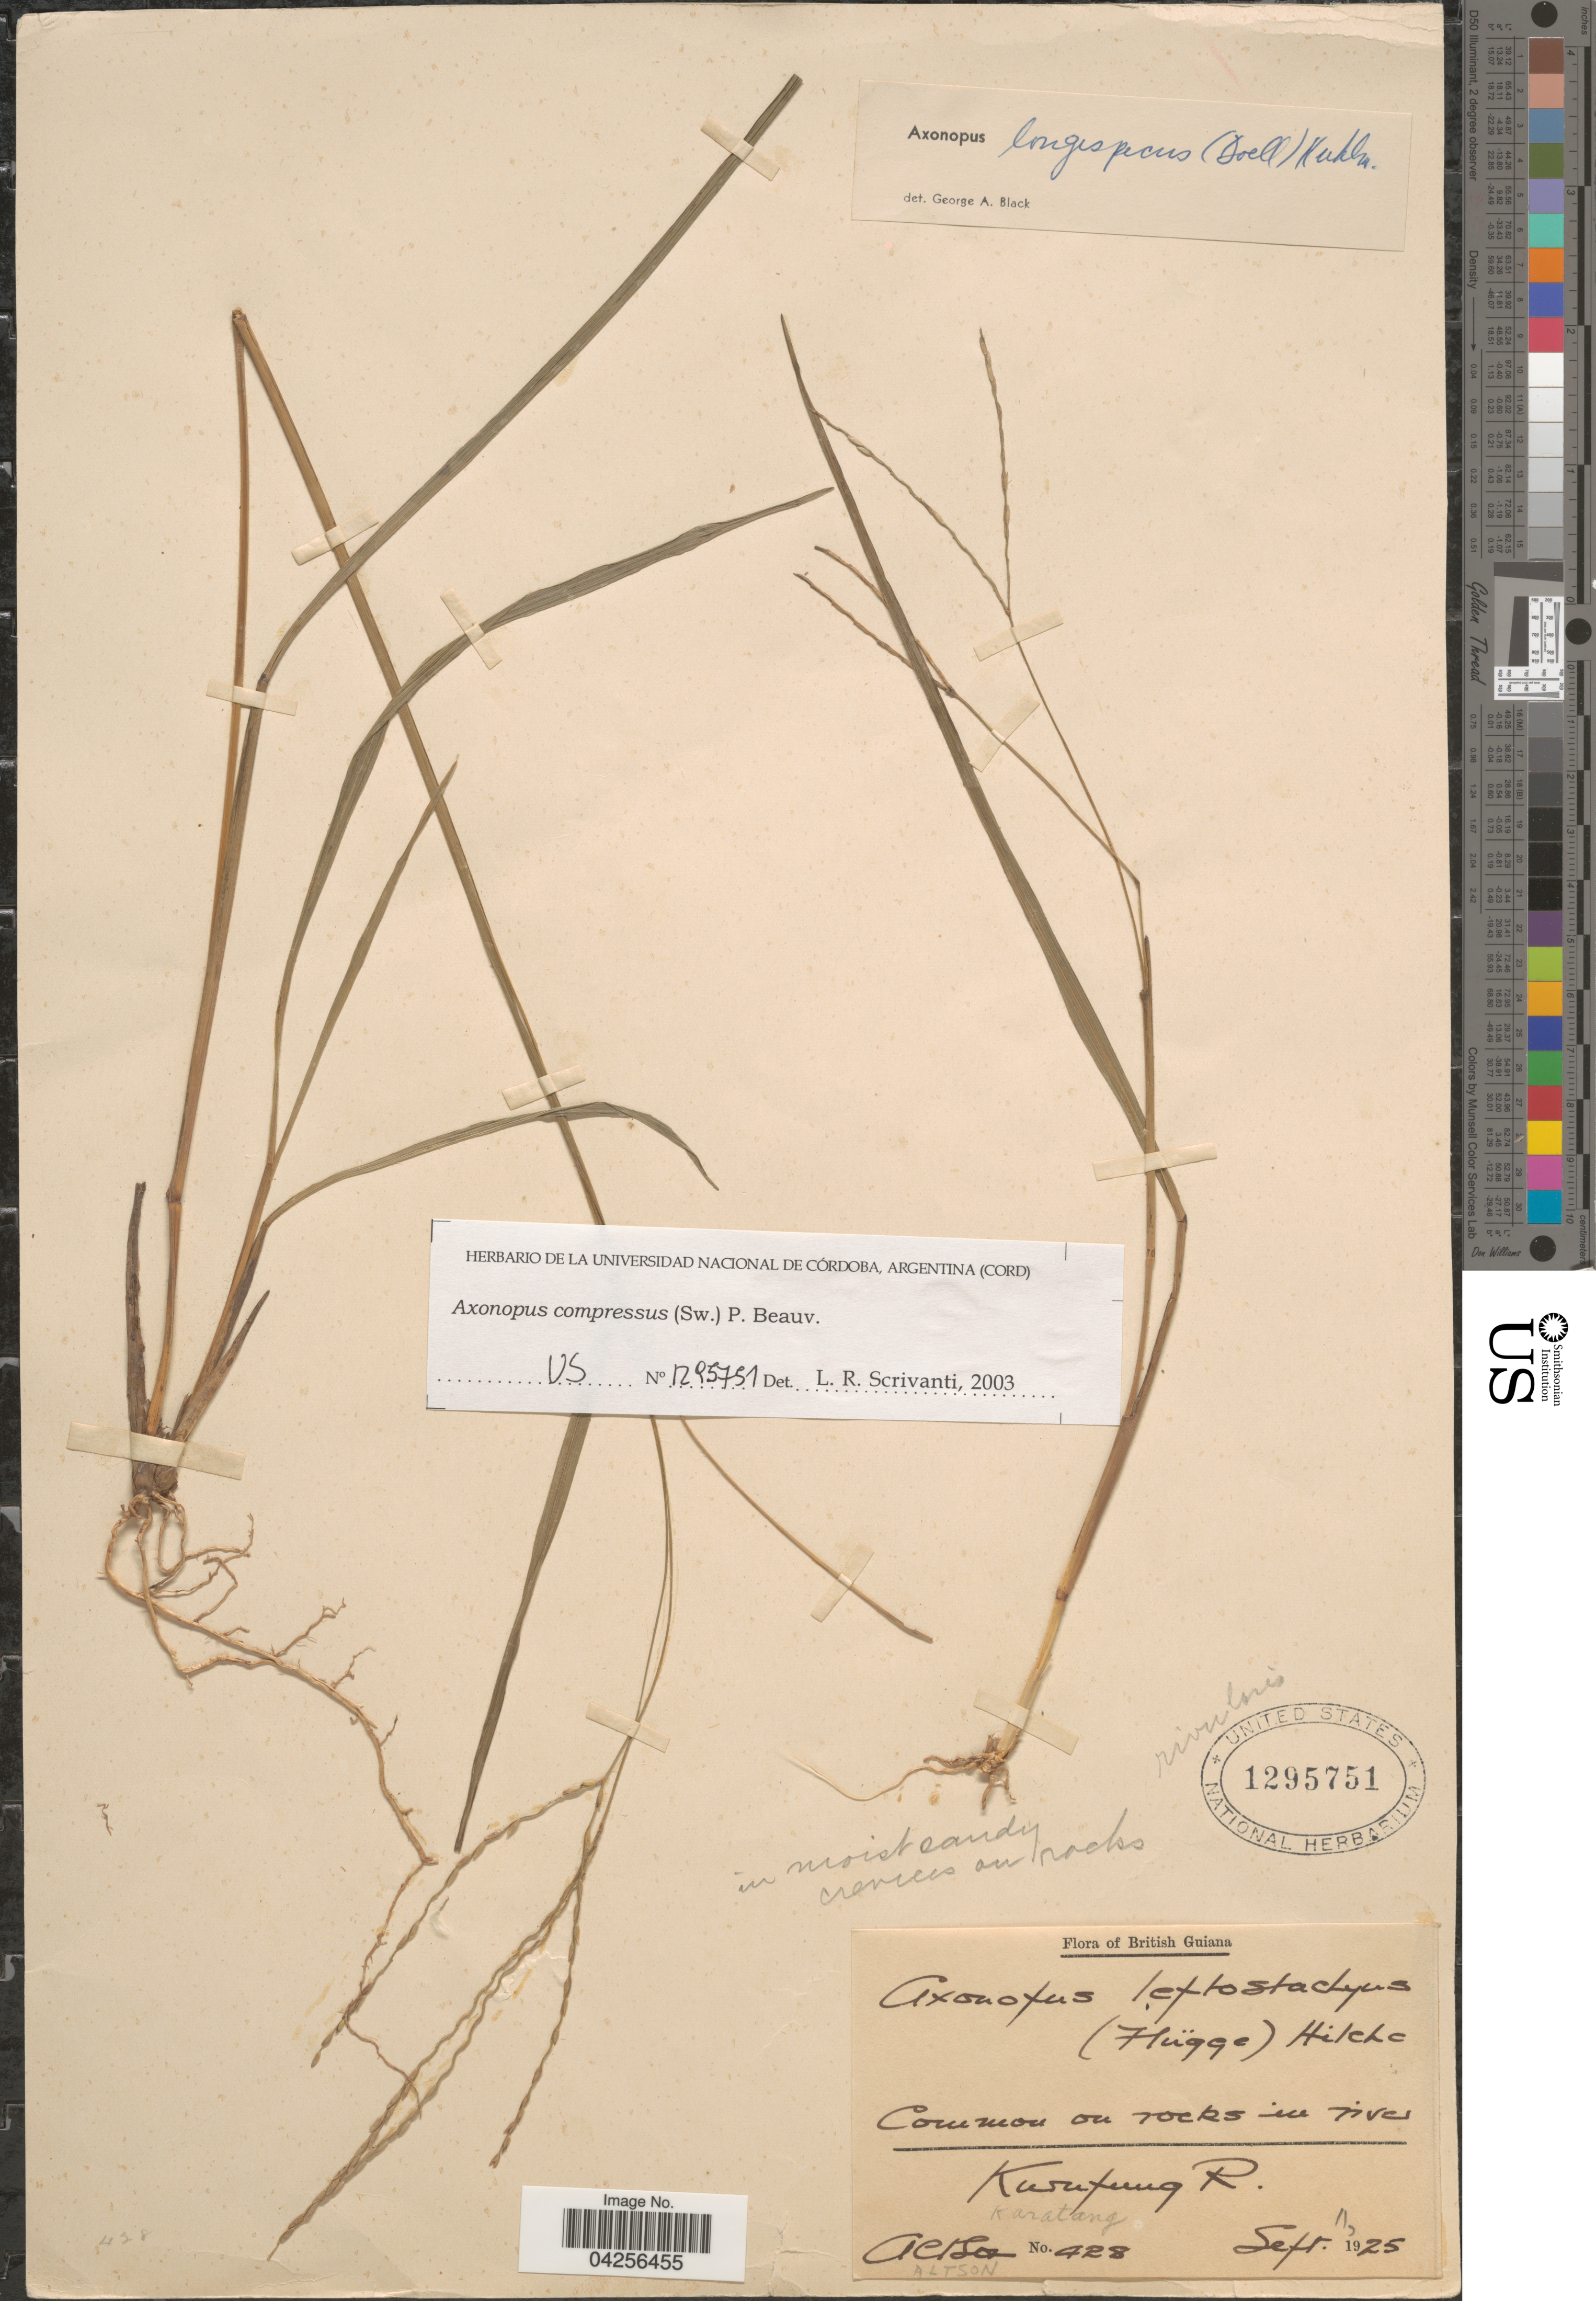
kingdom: Plantae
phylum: Tracheophyta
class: Liliopsida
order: Poales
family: Poaceae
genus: Axonopus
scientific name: Axonopus compressus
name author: (Sw.) P. Beauv.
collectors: -. Altson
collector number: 428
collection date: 1925-09-11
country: Guyana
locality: British Guiana. Karatang R.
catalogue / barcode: US 1295751